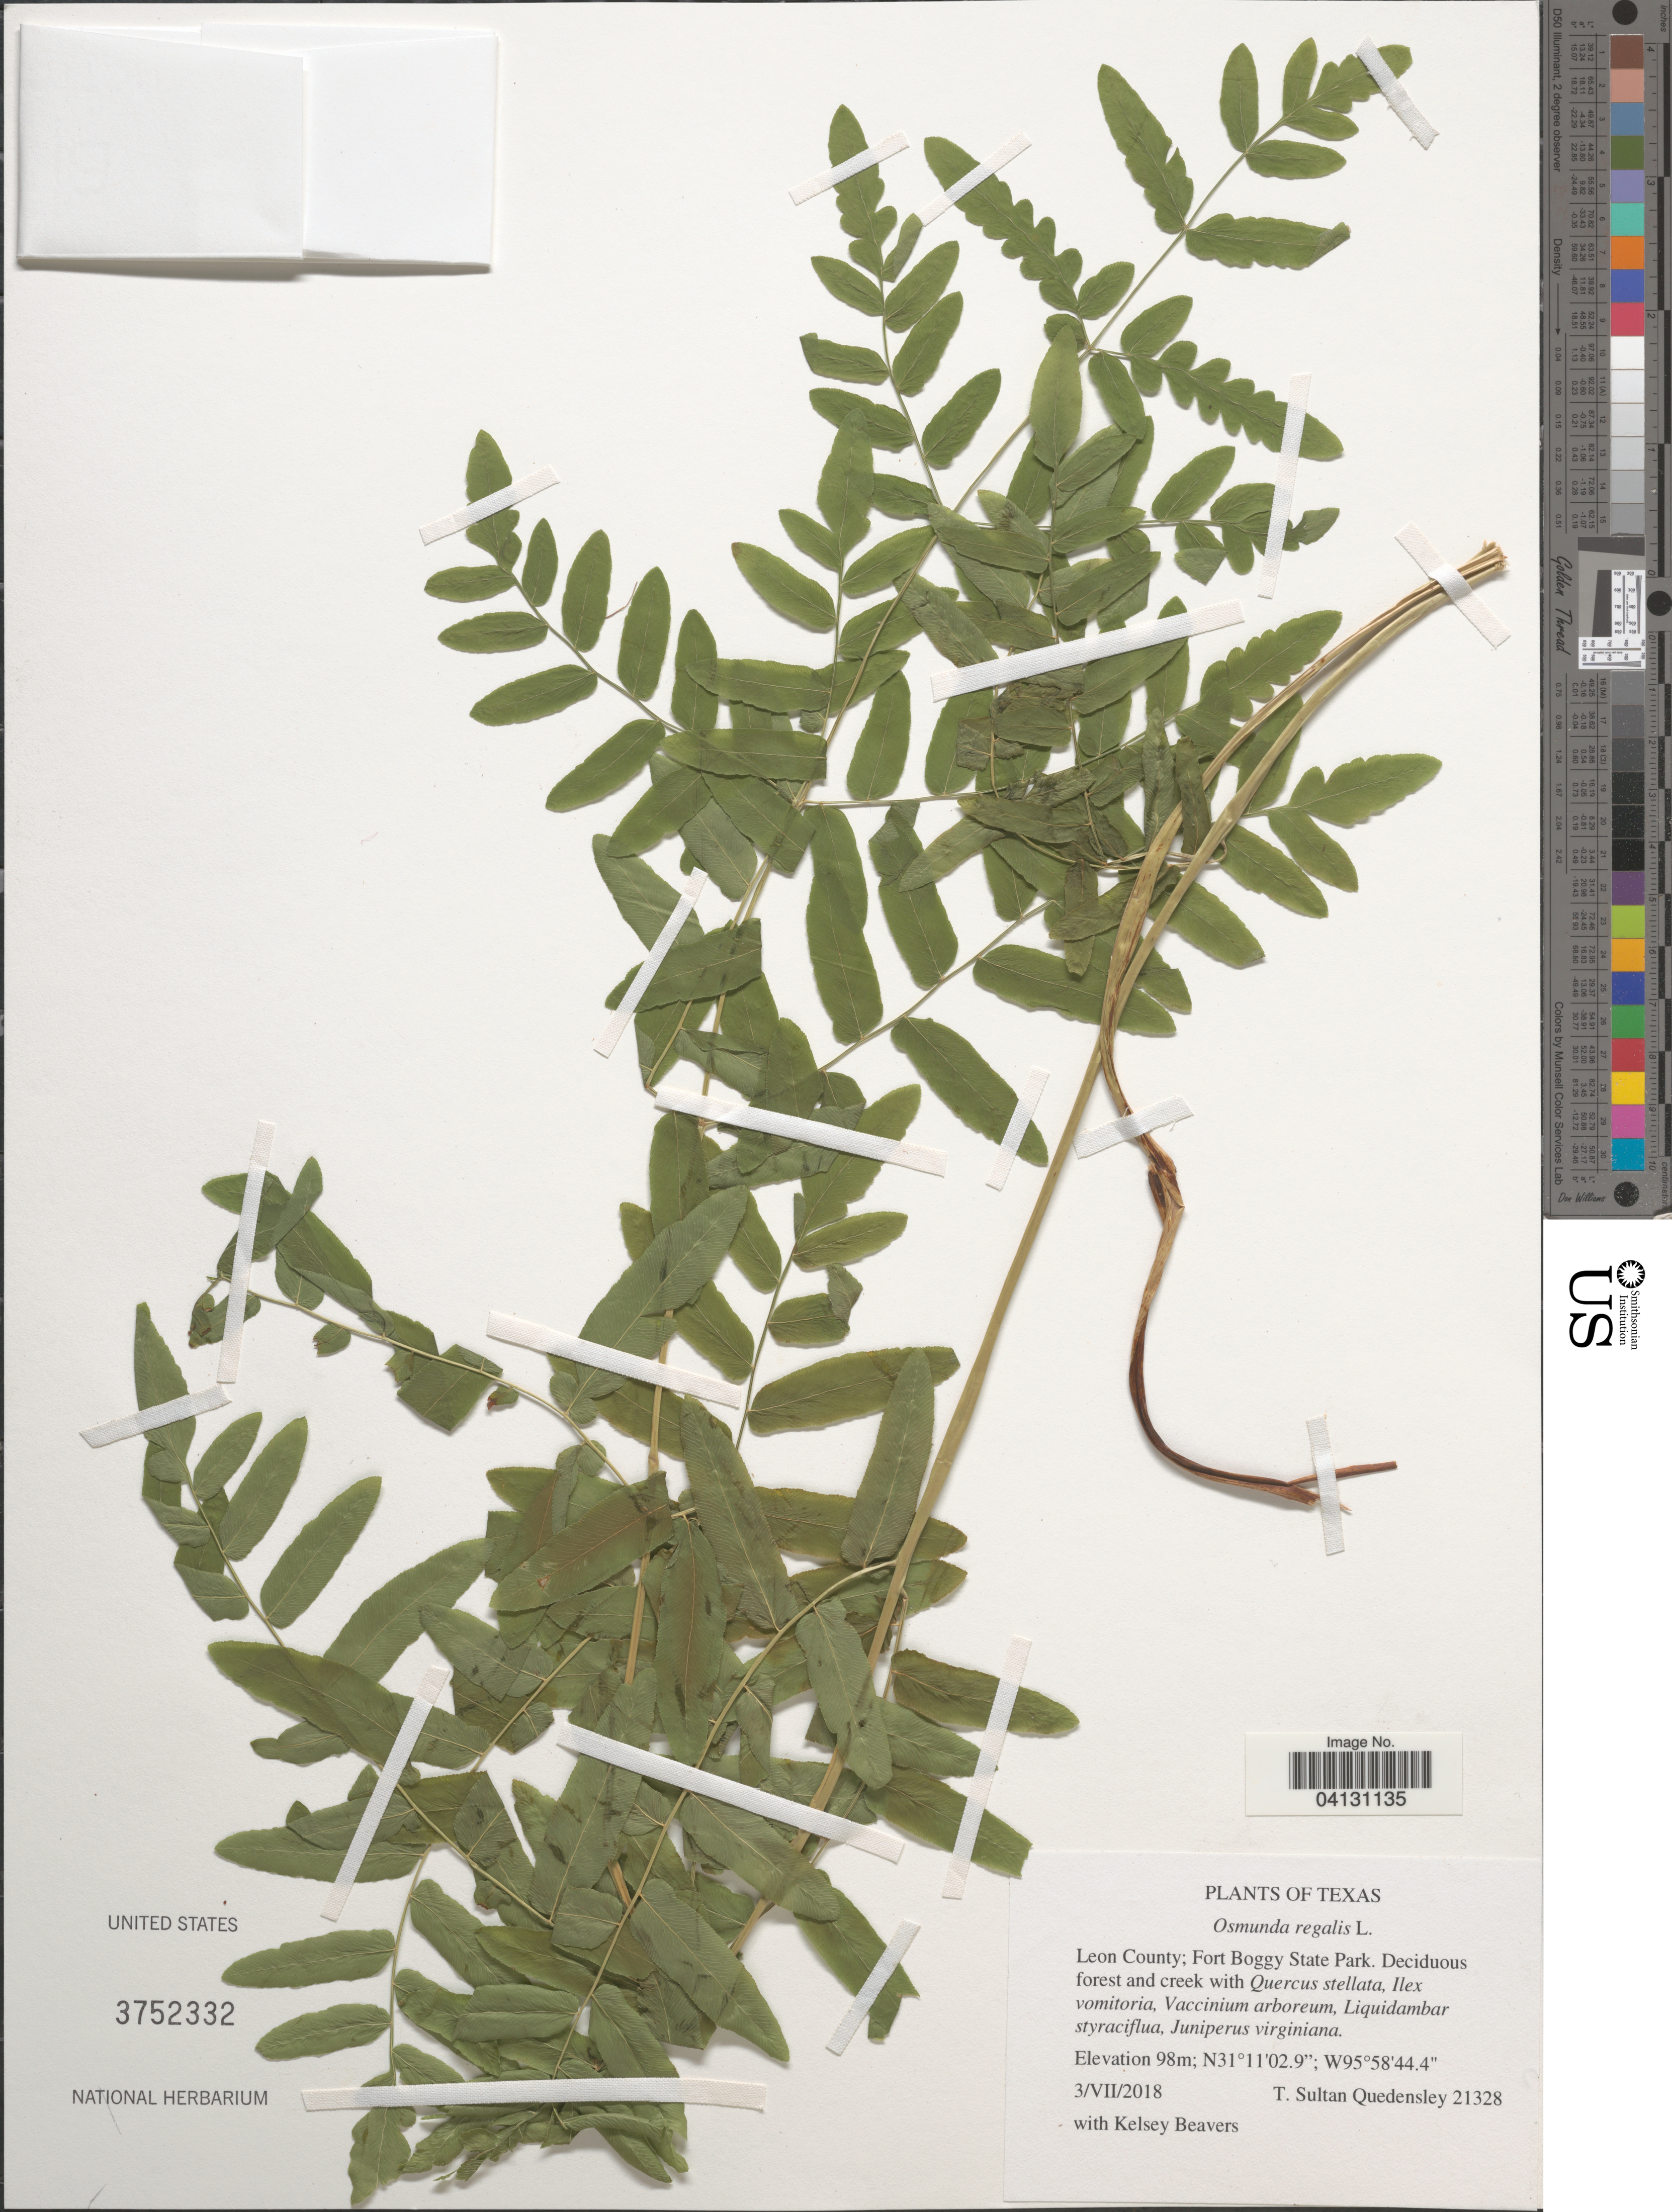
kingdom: Plantae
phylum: Tracheophyta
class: Polypodiopsida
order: Osmundales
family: Osmundaceae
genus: Osmunda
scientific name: Osmunda regalis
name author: L.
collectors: T. S. Quedensley & K. Beavers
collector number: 21328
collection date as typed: Transcribed d/m/y: 3/7/2018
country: United States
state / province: Texas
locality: Leon County: Fort Boggy State Park.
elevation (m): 98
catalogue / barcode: US 3752332